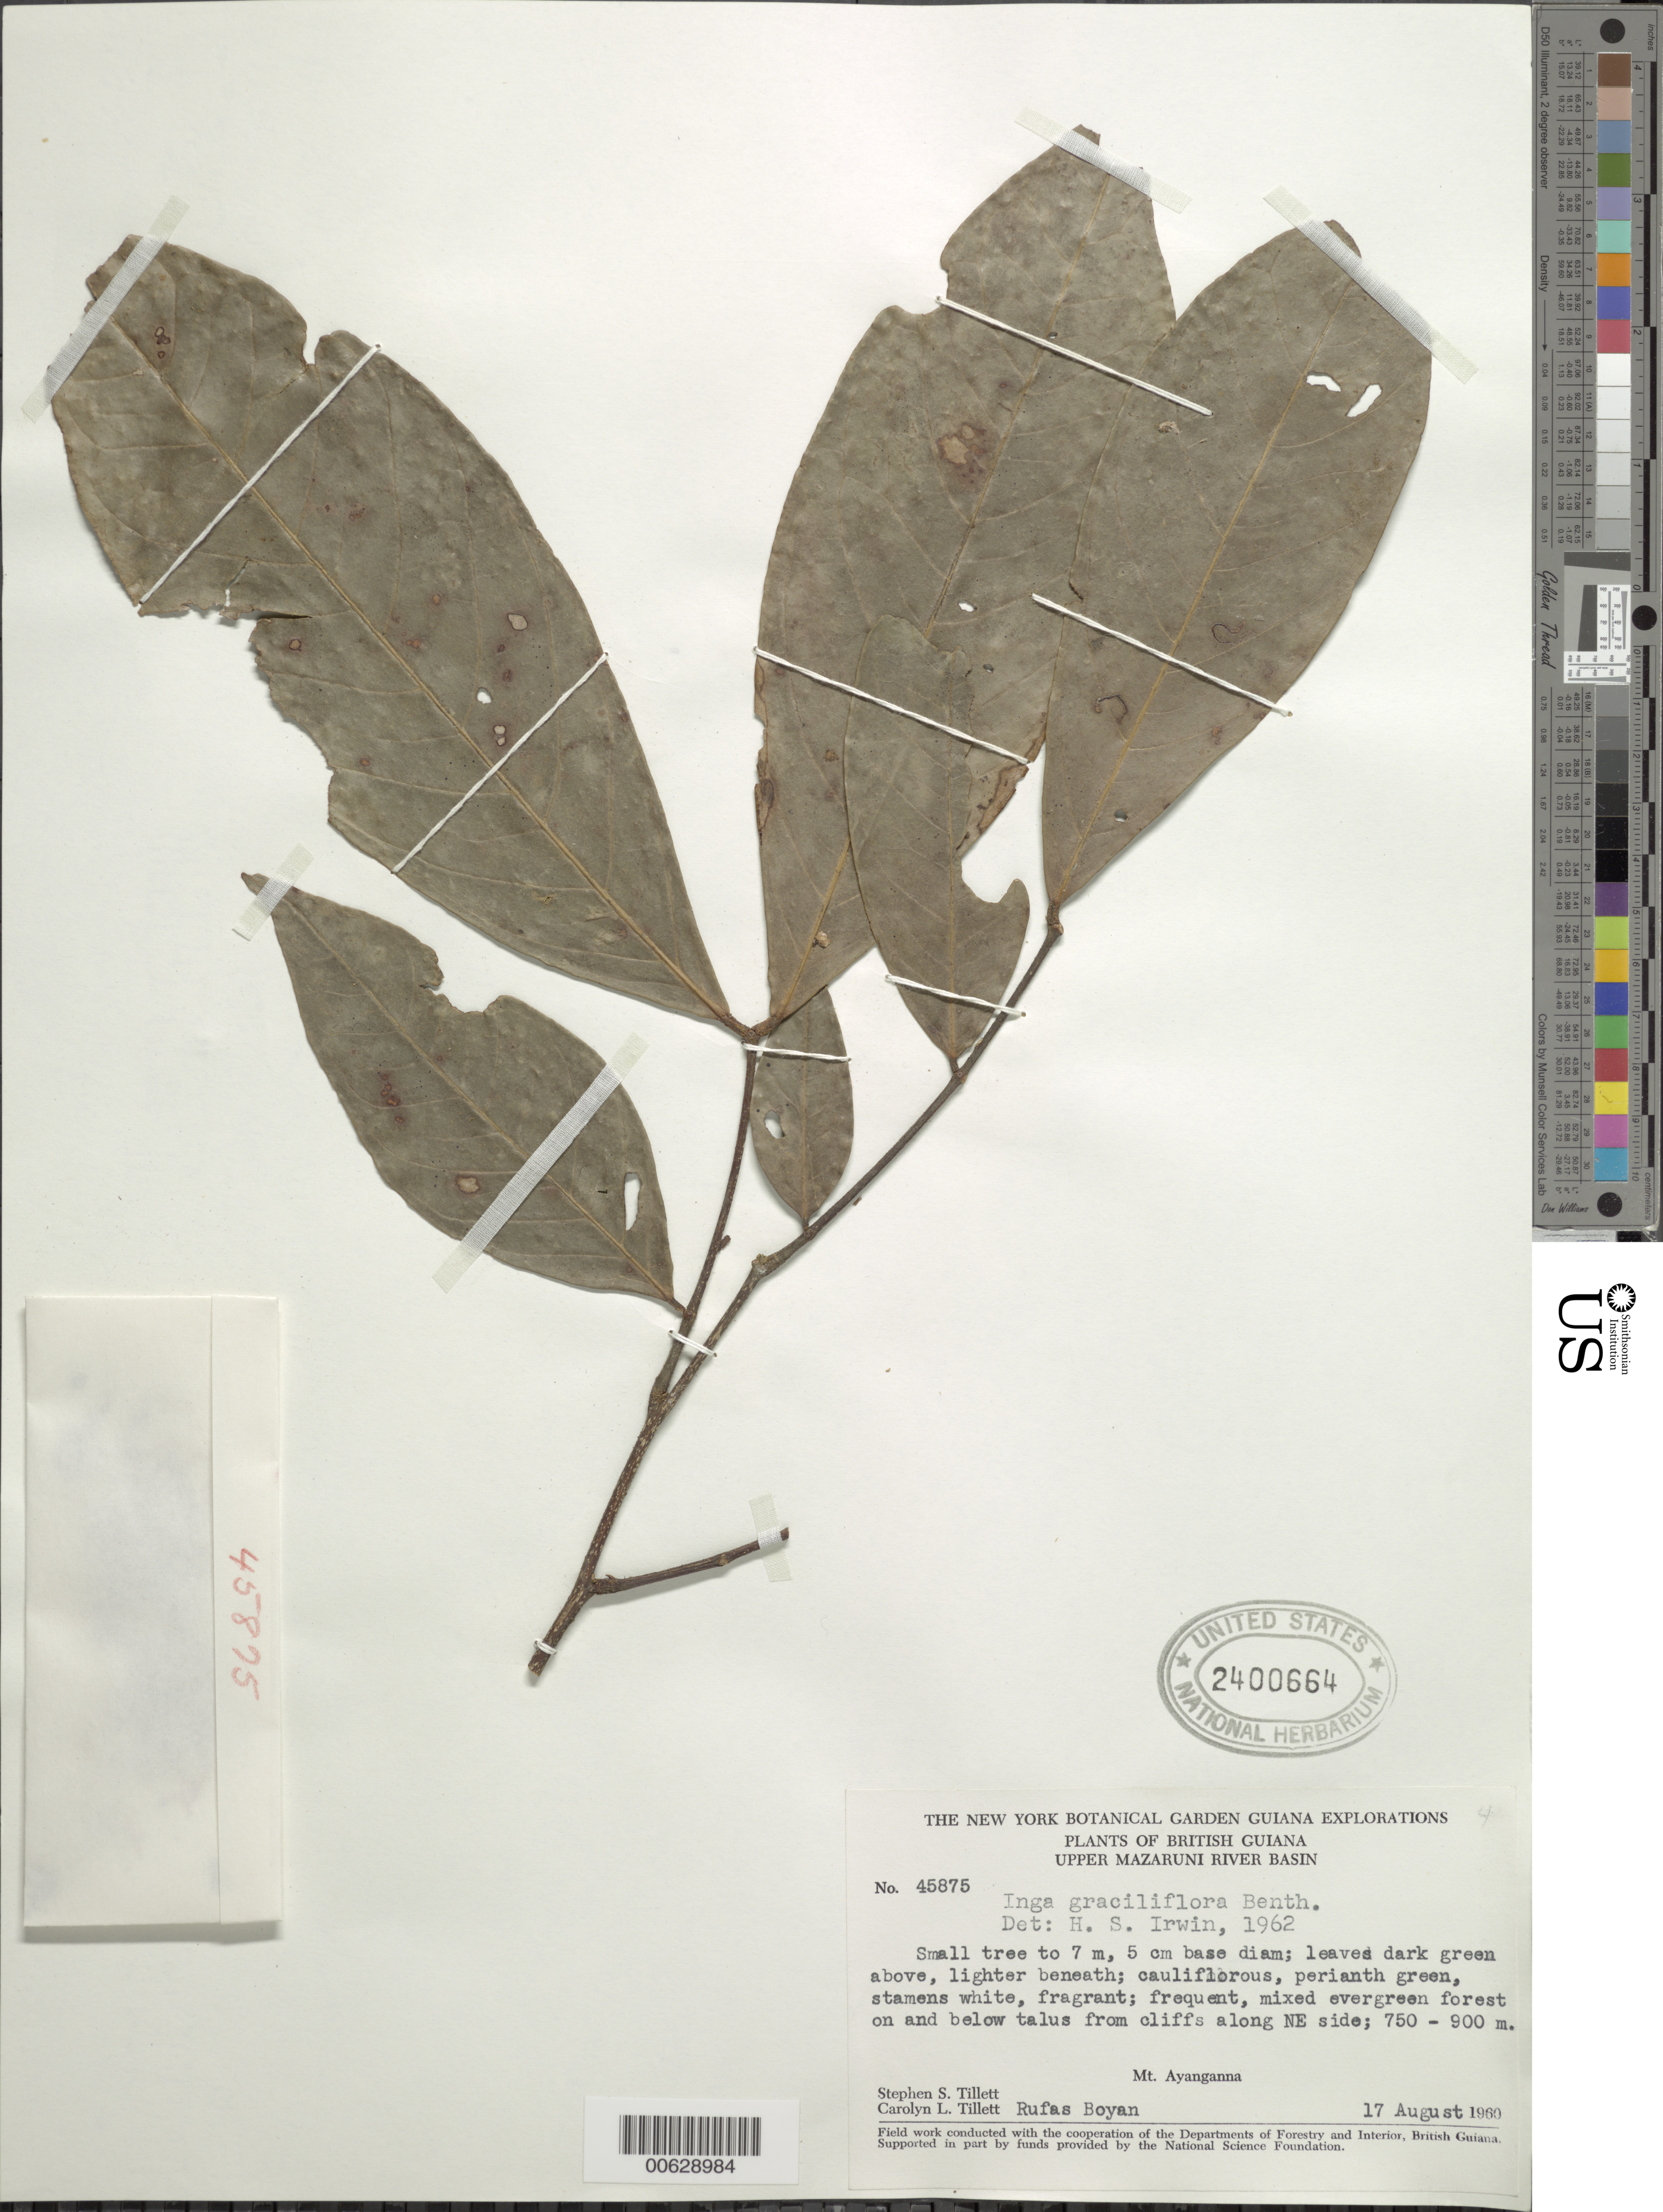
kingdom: Plantae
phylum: Tracheophyta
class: Magnoliopsida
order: Fabales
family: Fabaceae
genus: Inga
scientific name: Inga graciliflora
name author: Benth.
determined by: Irwin, Howard S.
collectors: S. S. Tillett, C. L. Tillett & R. Boyan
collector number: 45875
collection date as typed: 17-Aug-60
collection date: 1960-08-17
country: Guyana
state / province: Cuyuni-Mazaruni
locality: Mt. Ayanganna, NE side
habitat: Mixed evergreen forest on and below talus from cliffs along NE side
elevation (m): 750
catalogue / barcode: US 2400664